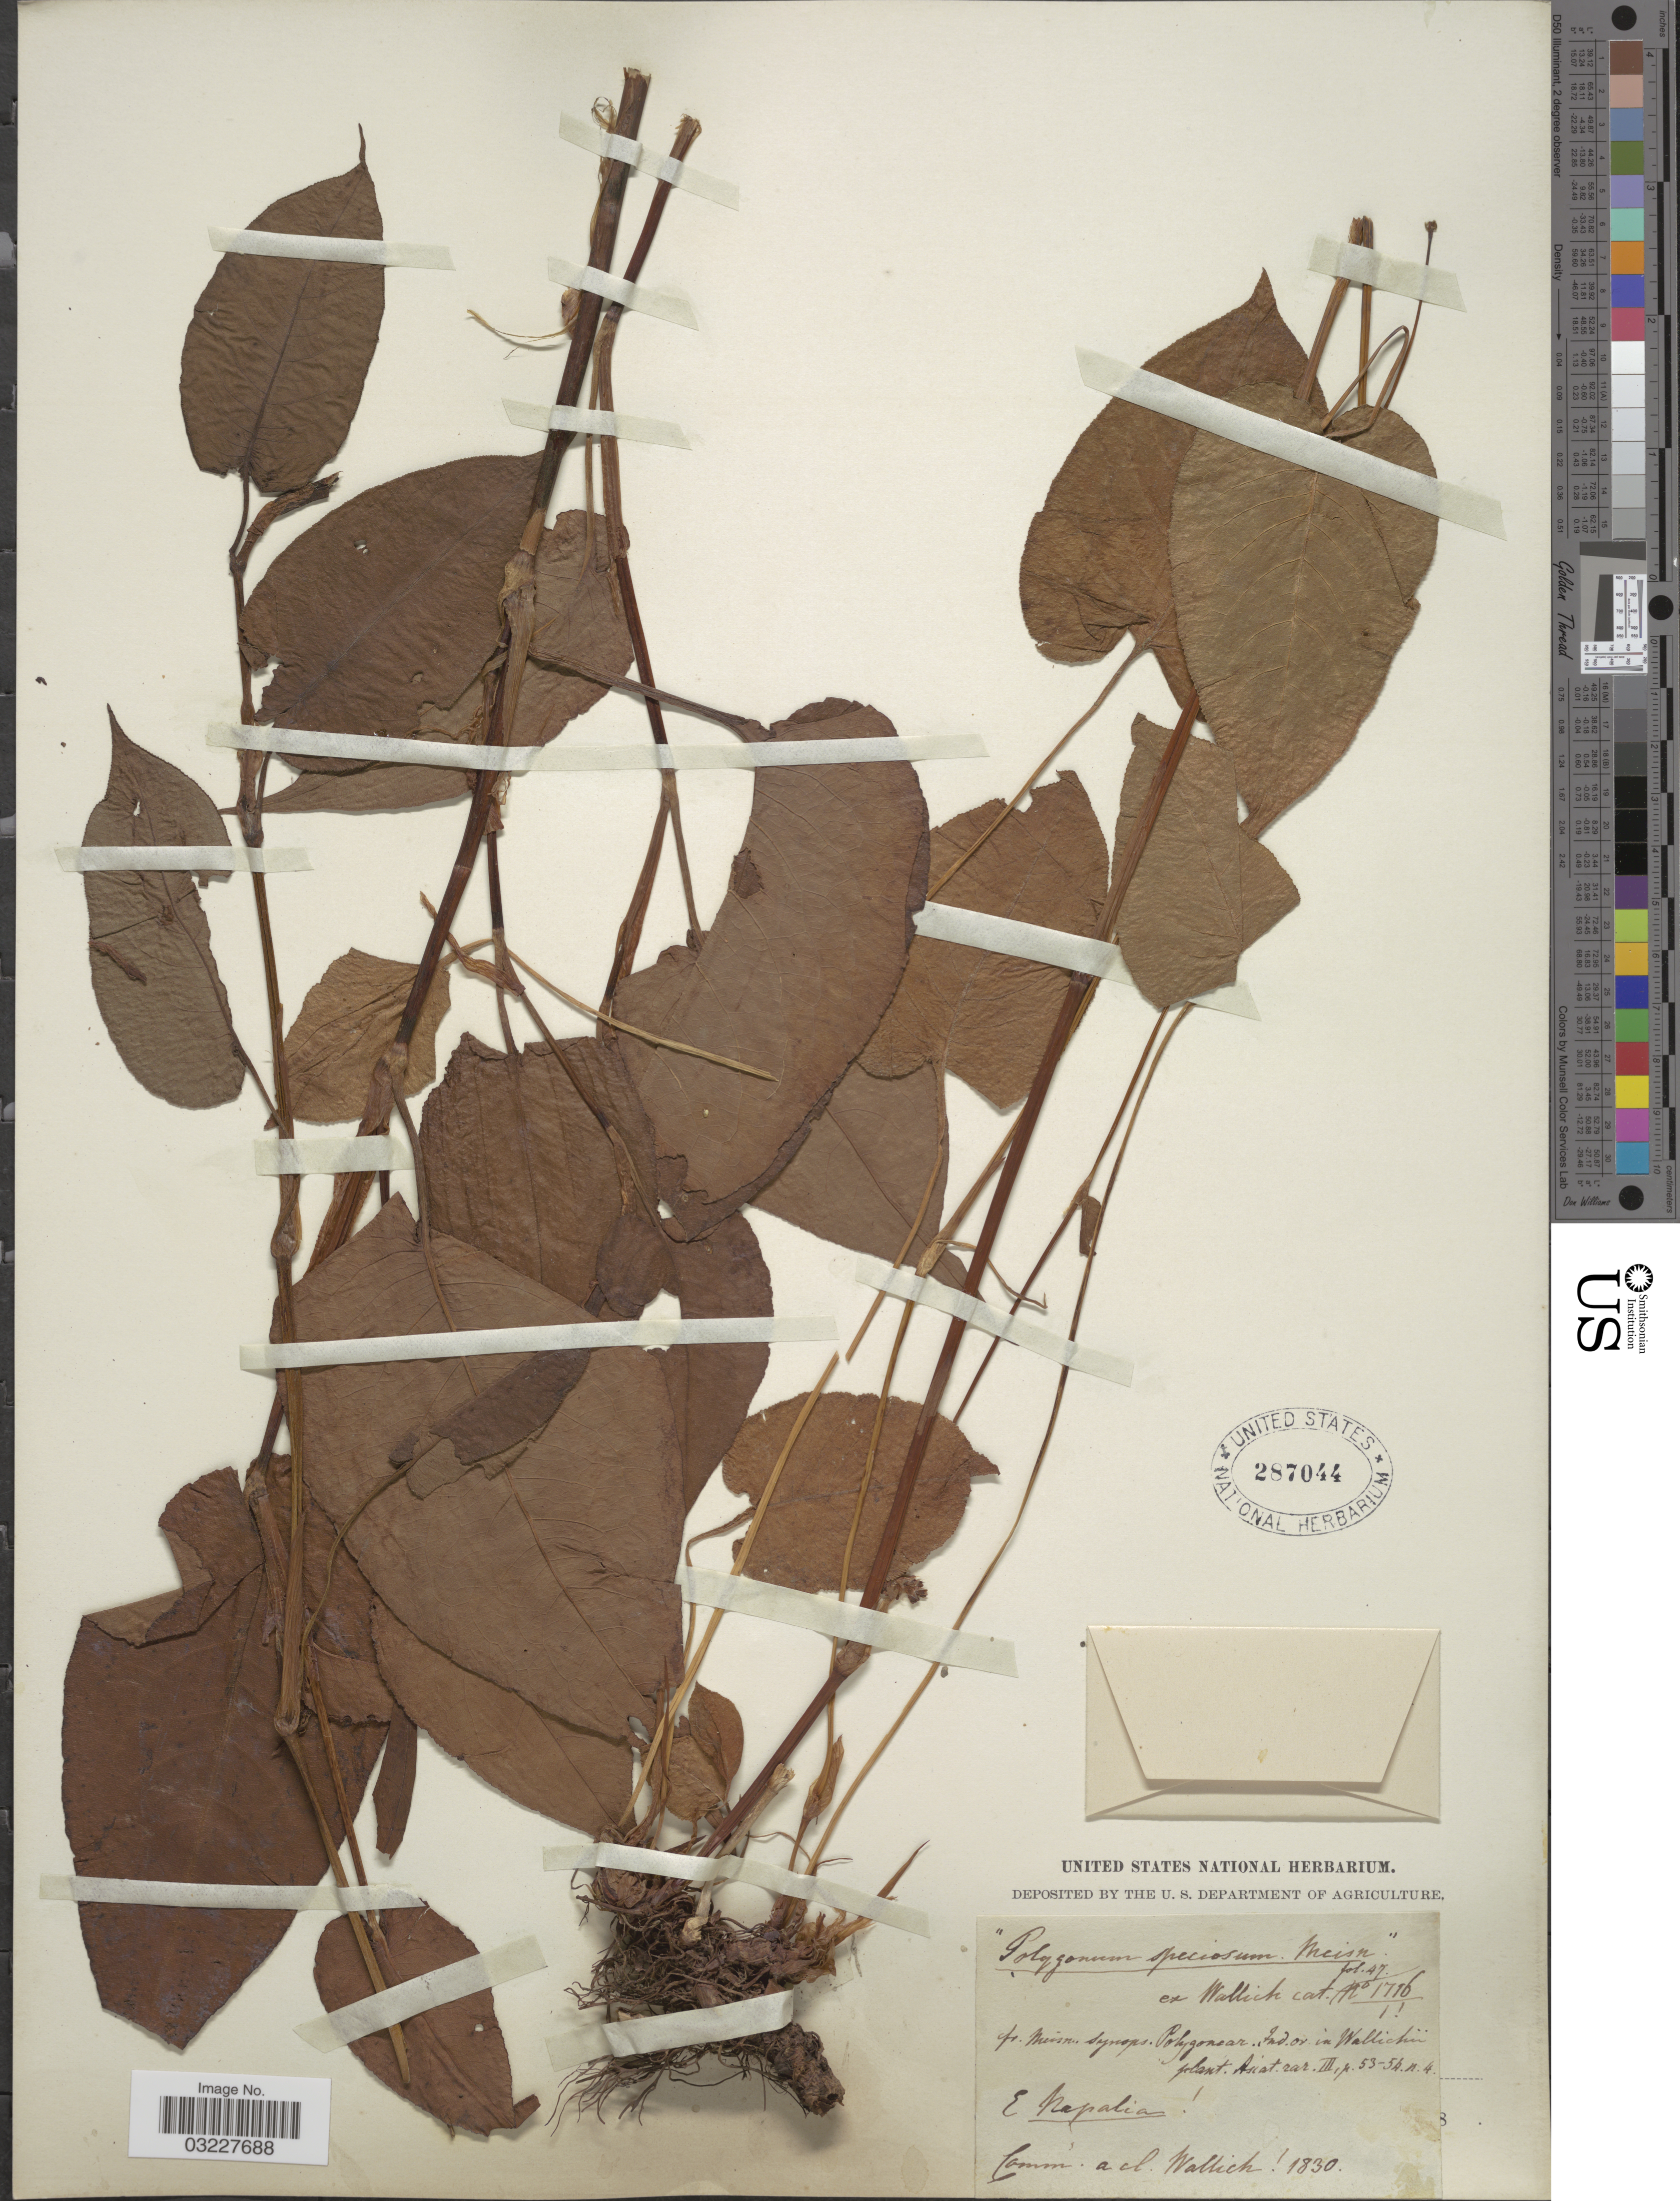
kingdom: Plantae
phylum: Tracheophyta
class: Magnoliopsida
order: Caryophyllales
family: Polygonaceae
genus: Polygonum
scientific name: Polygonum speciosum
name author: Meisn.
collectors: -- Wallich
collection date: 1830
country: Nepal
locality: E Napalia.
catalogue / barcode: US 287044